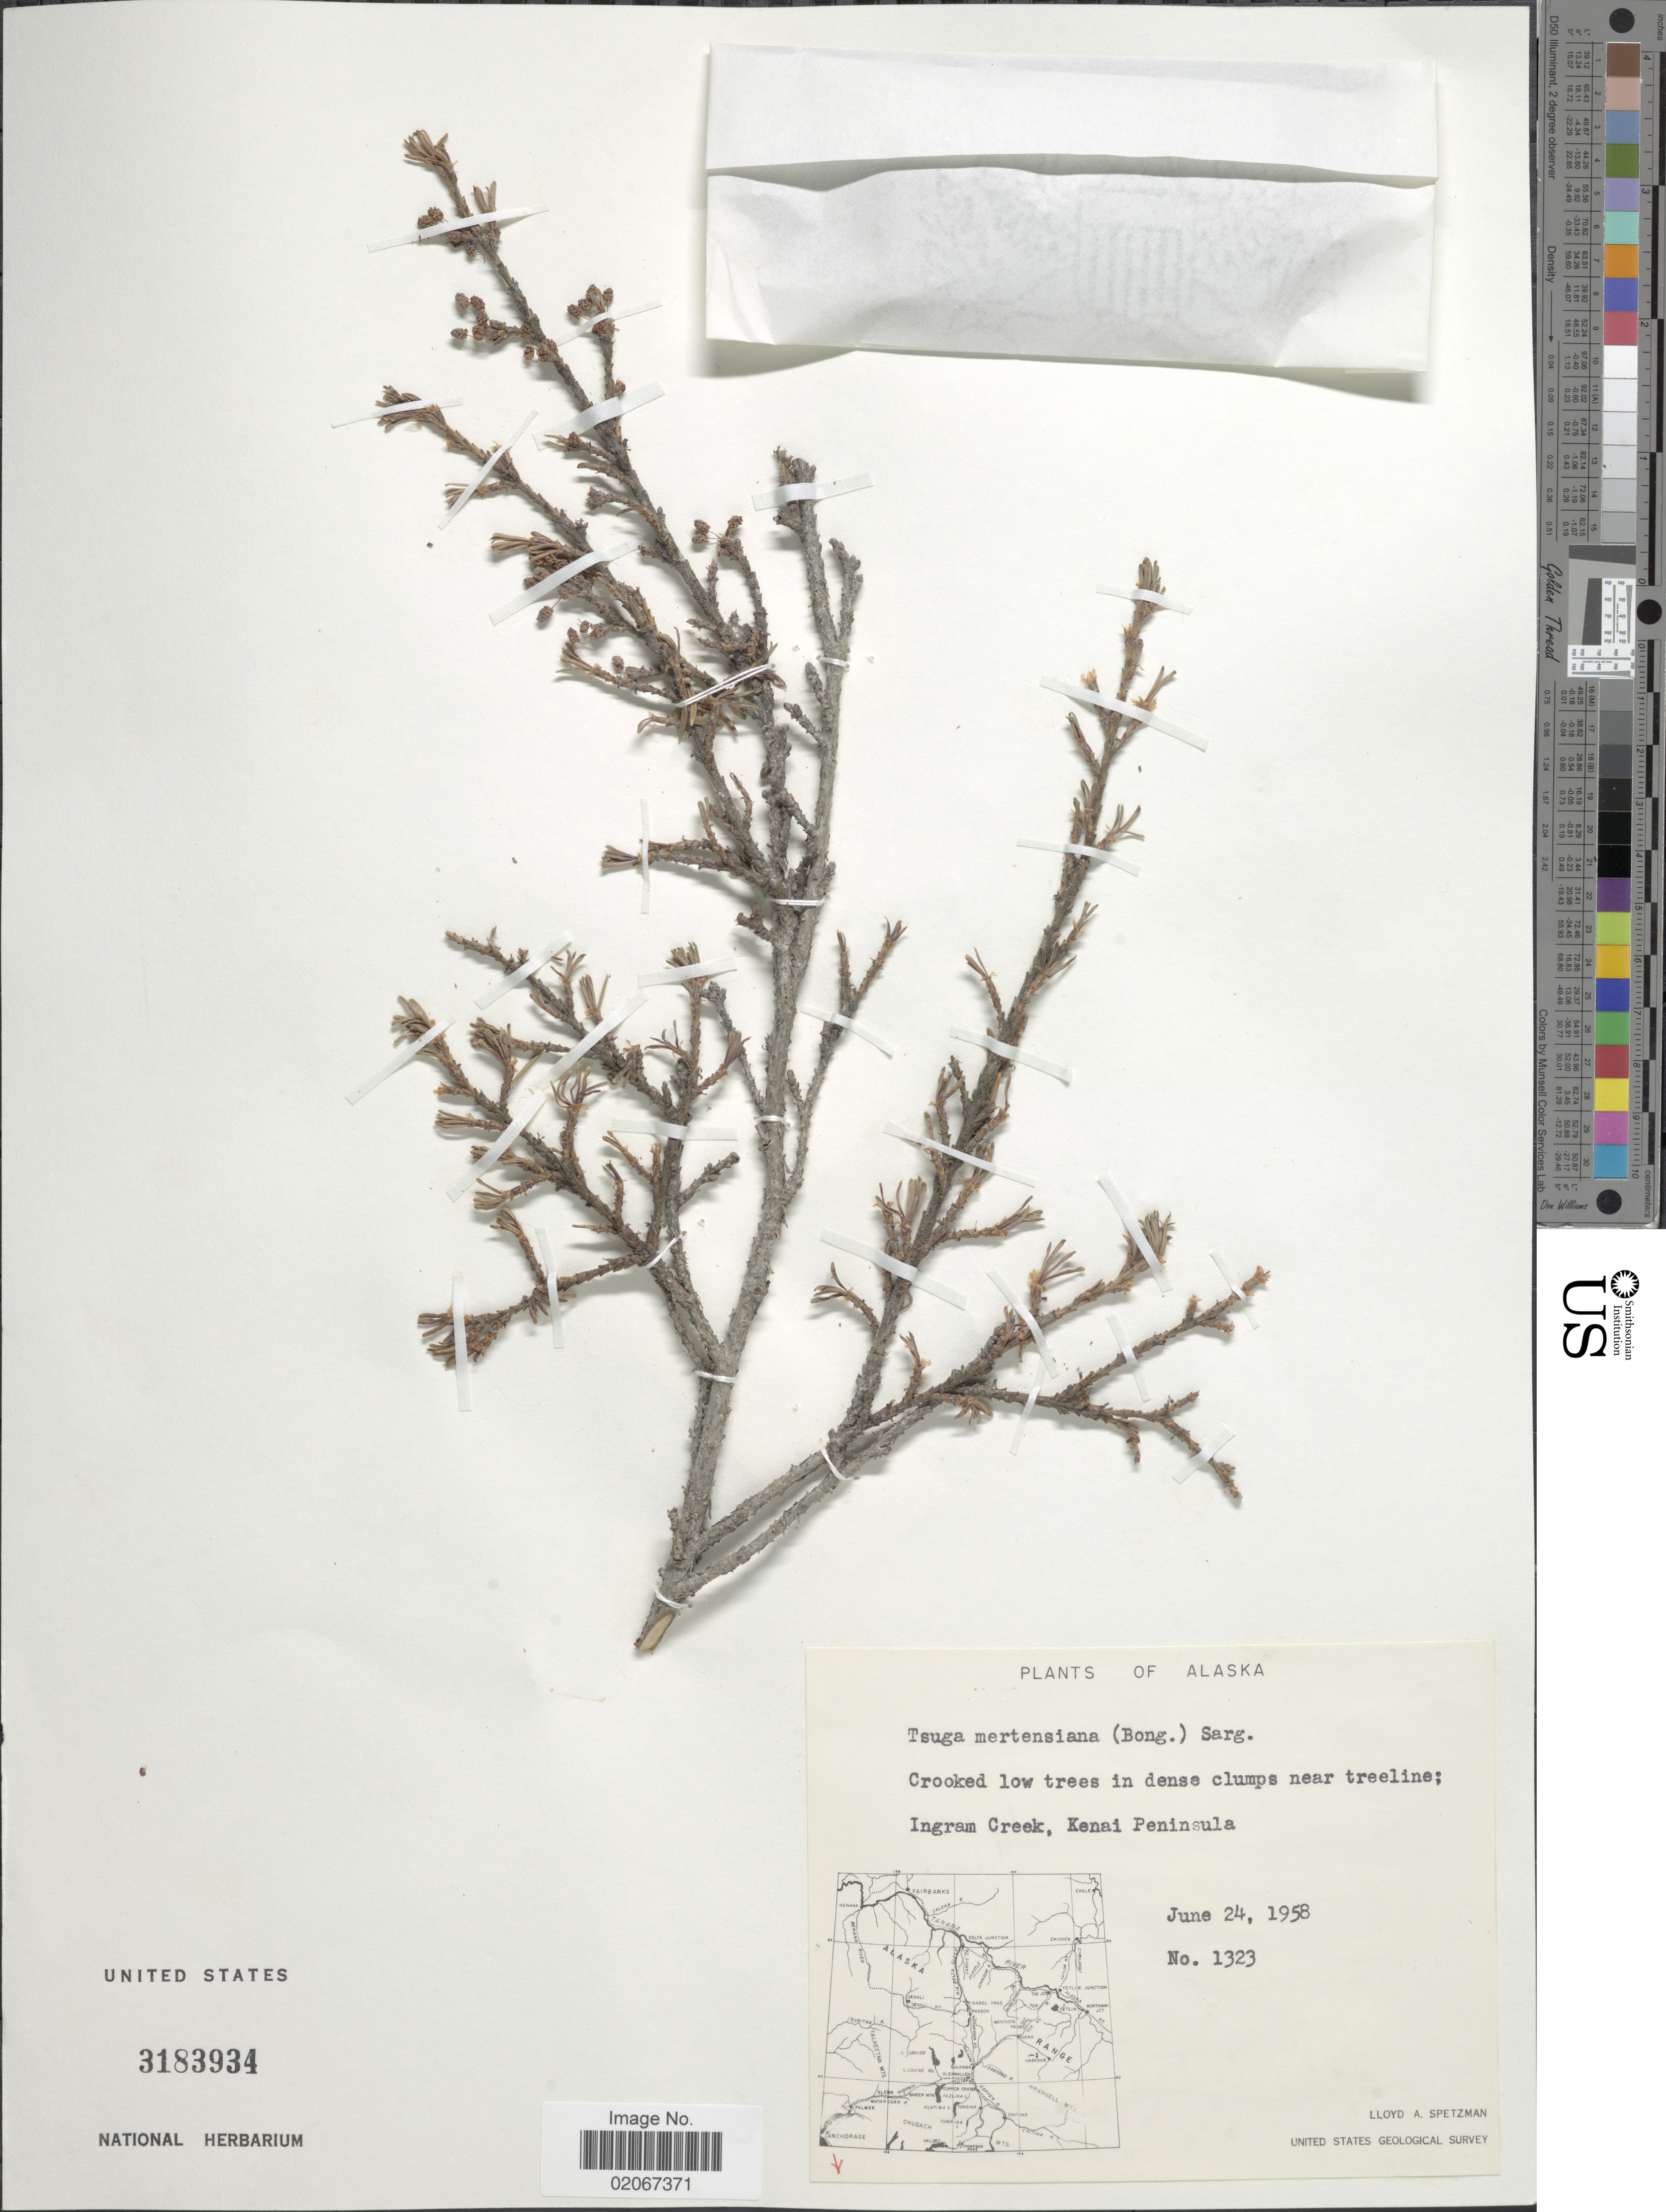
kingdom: Plantae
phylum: Tracheophyta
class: Pinopsida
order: Pinales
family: Pinaceae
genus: Tsuga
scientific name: Tsuga mertensiana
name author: (Bong.) Carrière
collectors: L. Spetzman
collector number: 1323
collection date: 1958-06-24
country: United States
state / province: Alaska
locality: Ingram Creek, Kenai Peninsula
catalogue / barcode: US 3183934